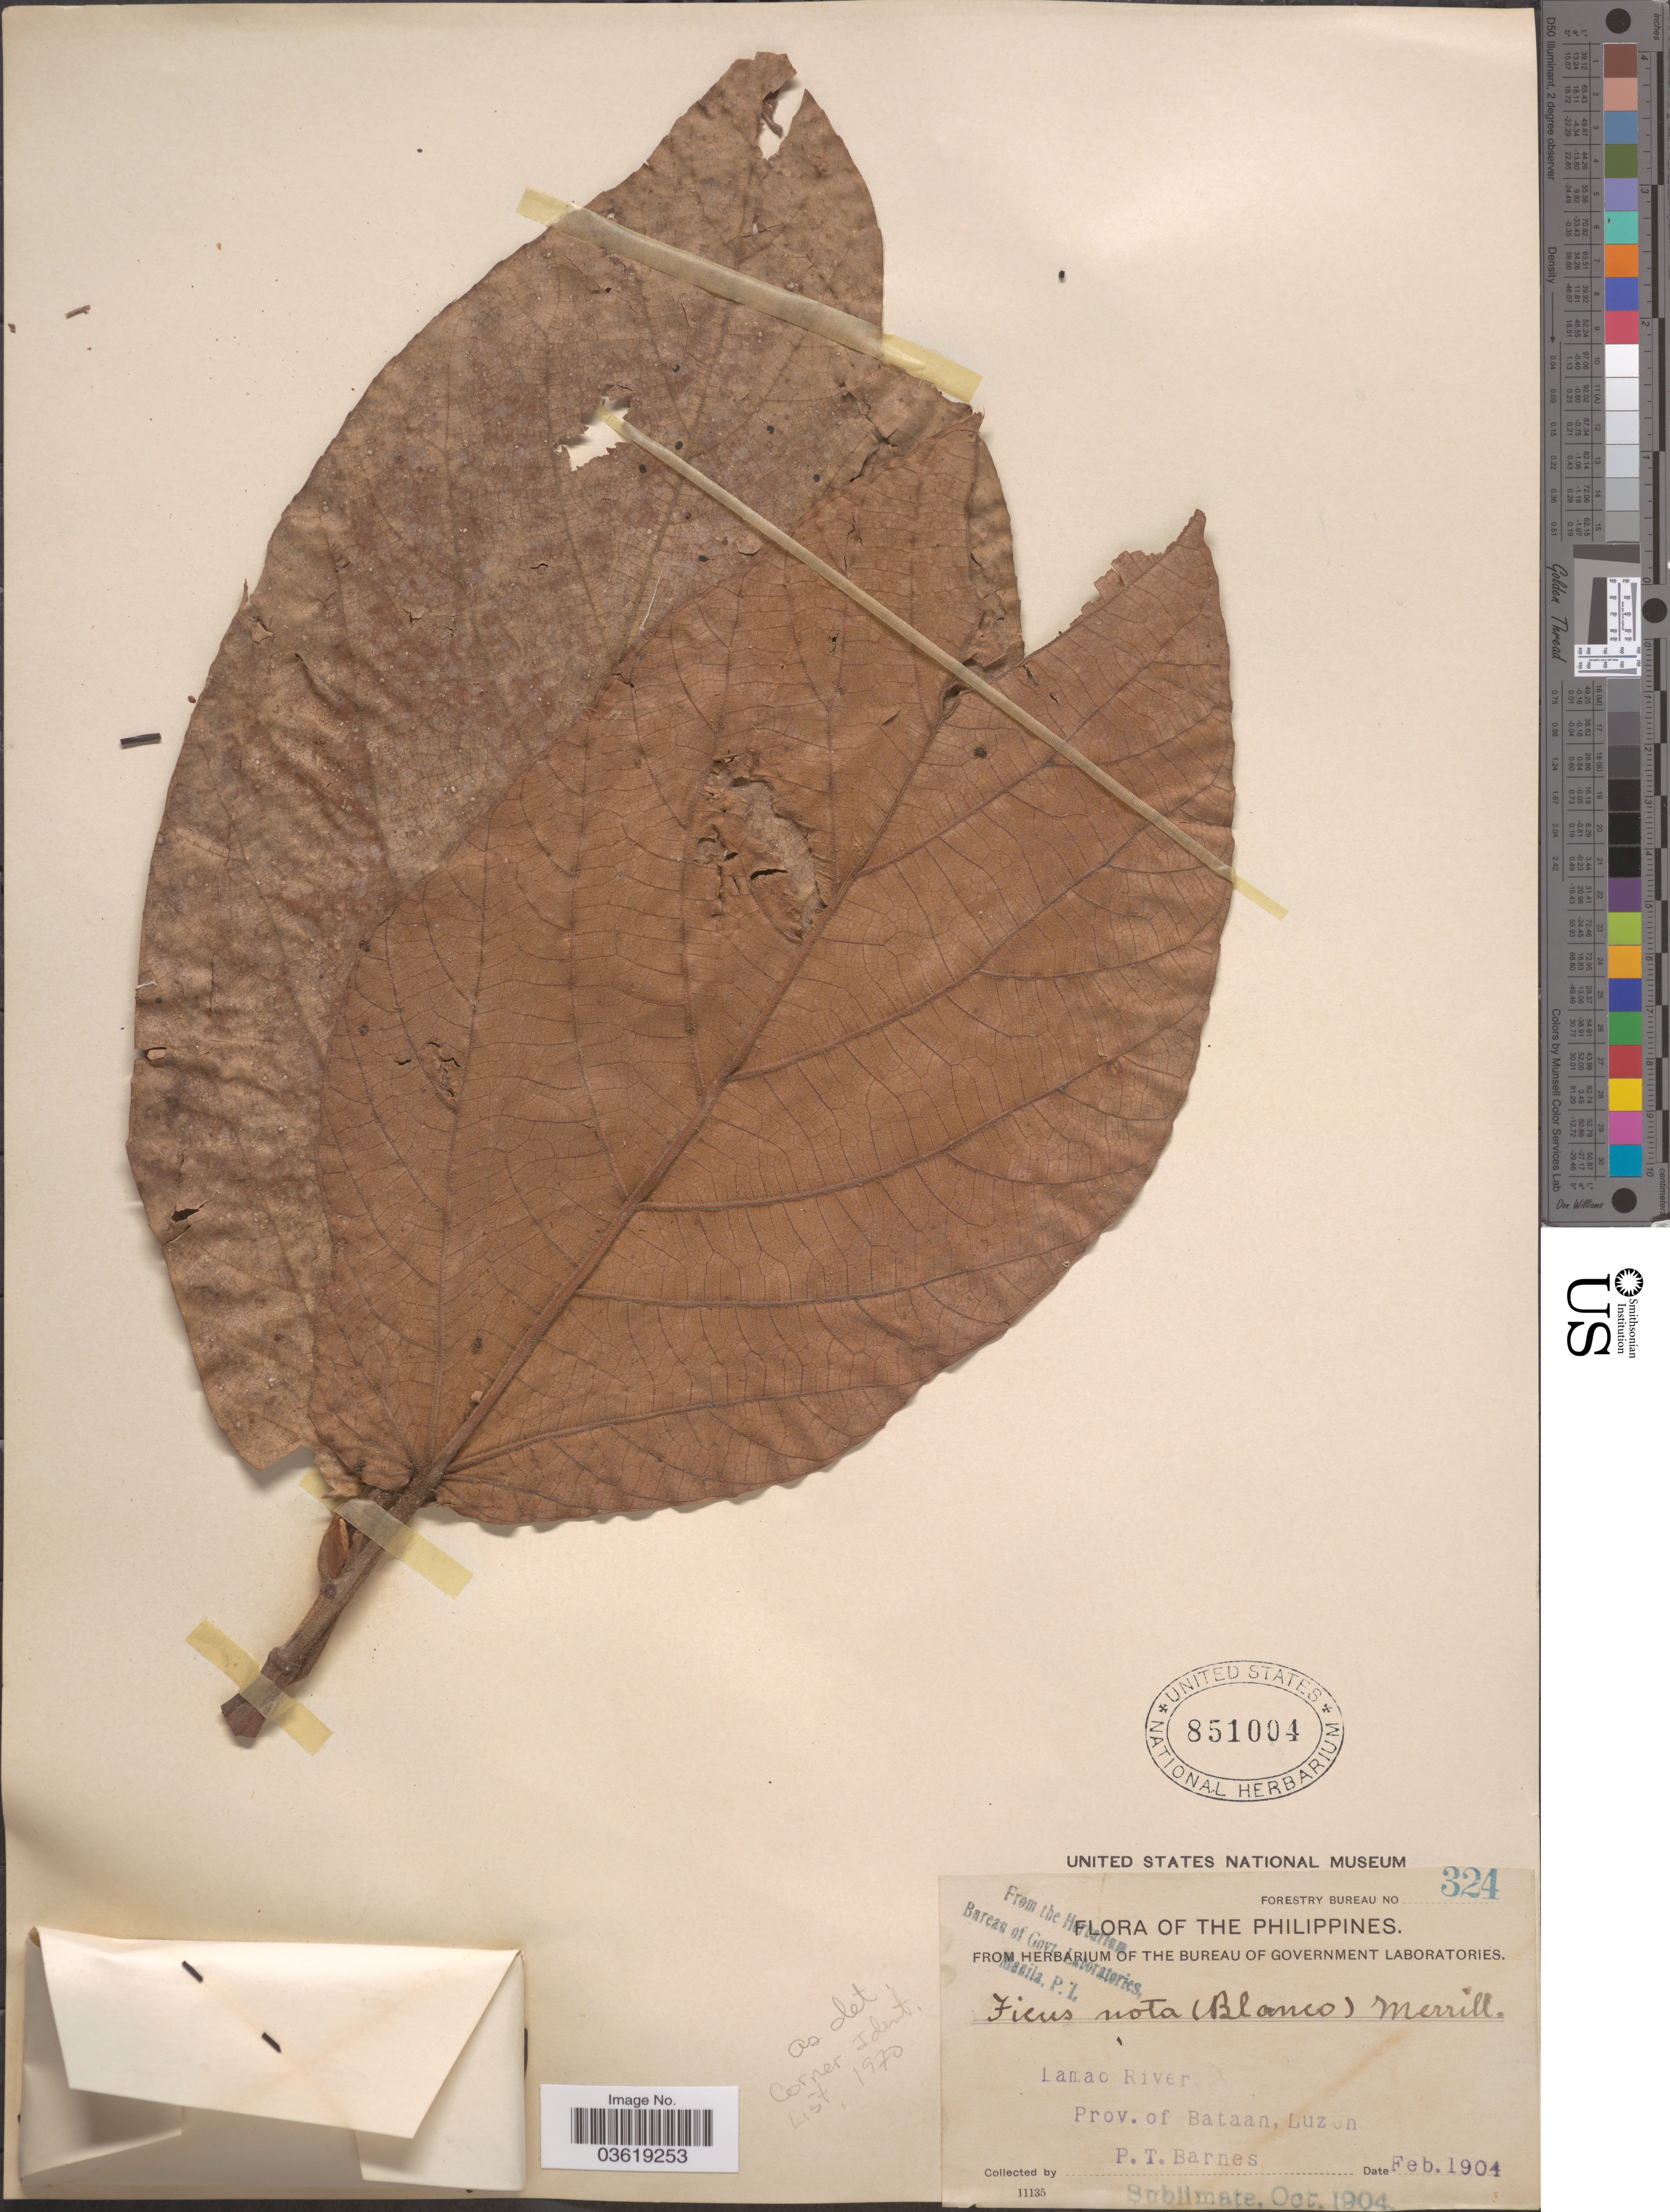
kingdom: Plantae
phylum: Tracheophyta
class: Magnoliopsida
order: Rosales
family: Moraceae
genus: Ficus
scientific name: Ficus nota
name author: (C.E. Blanco) Merr.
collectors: P. Barnes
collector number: Forestry Bureau 324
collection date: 1904-02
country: Philippines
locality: Lamao River, Prov. of Bataan, Luzon.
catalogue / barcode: US 851004